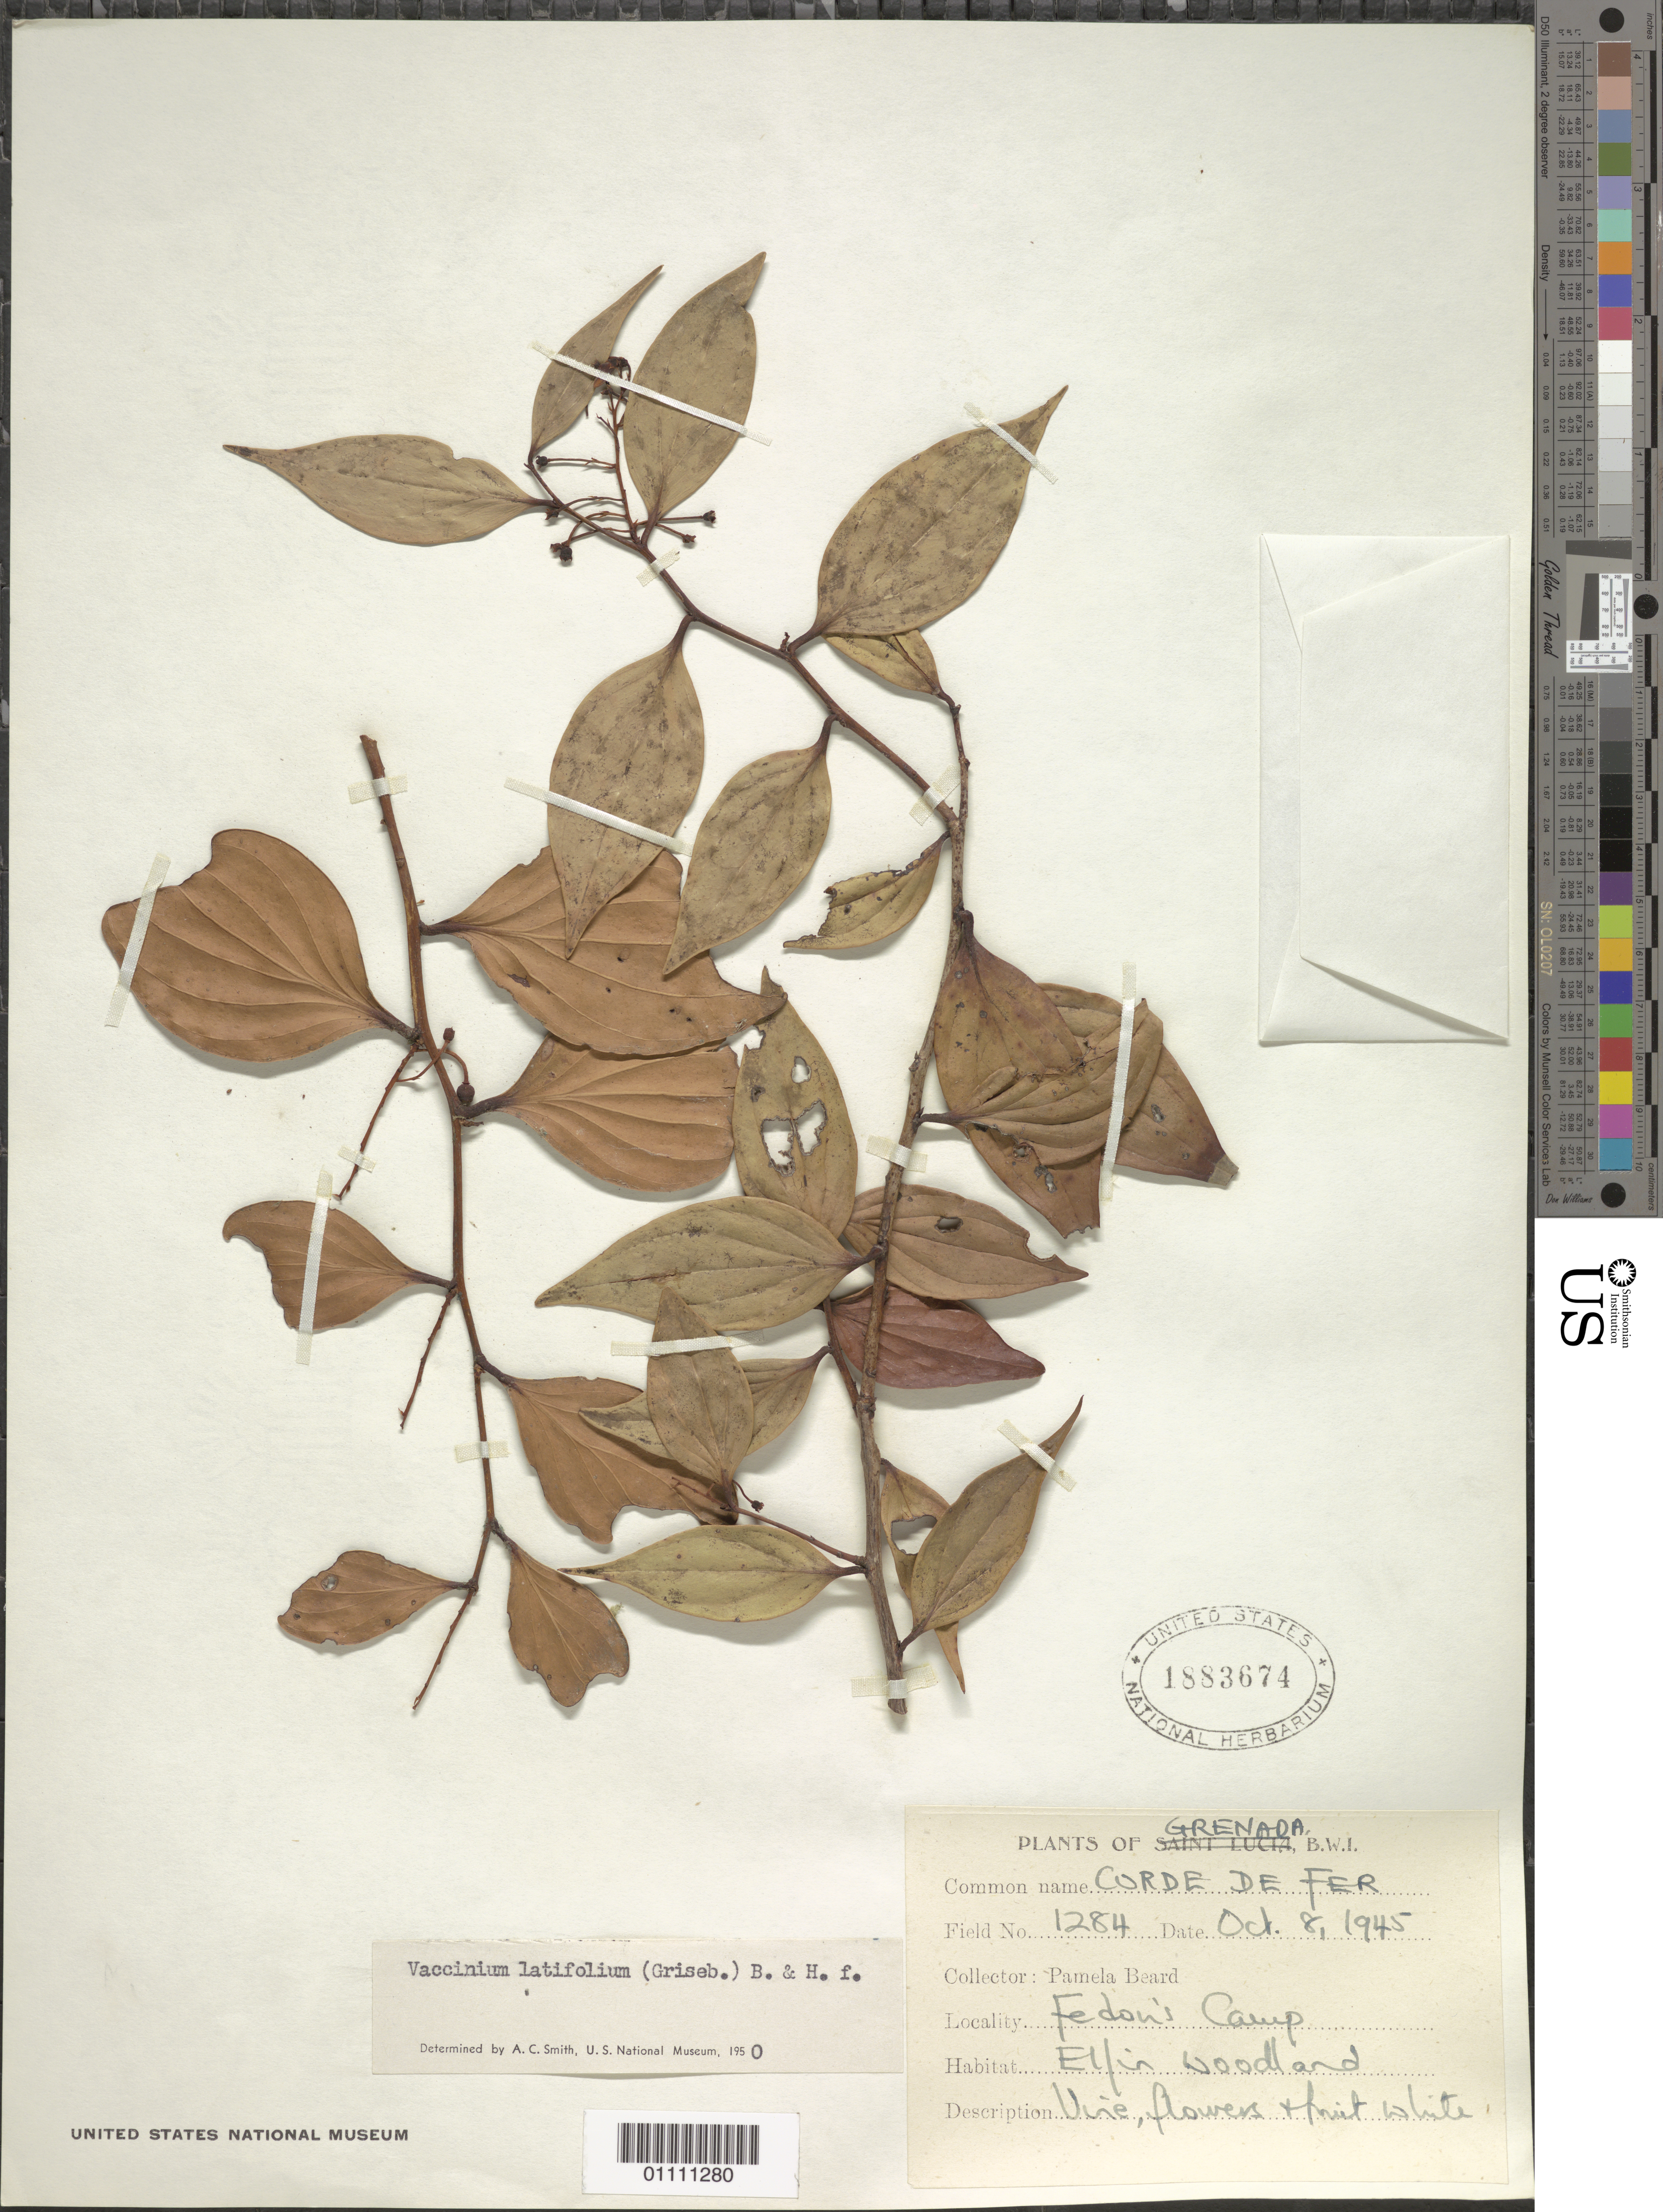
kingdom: Plantae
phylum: Tracheophyta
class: Magnoliopsida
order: Ericales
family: Ericaceae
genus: Vaccinium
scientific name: Vaccinium latifolium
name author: Benth. & Hook. f.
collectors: P. Beard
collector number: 1284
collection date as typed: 08 Oct 1945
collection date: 1945-10-08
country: Grenada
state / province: Saint Andrew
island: Grenada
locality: Fedon's Camp. Ellin woodland.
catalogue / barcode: US 1883674